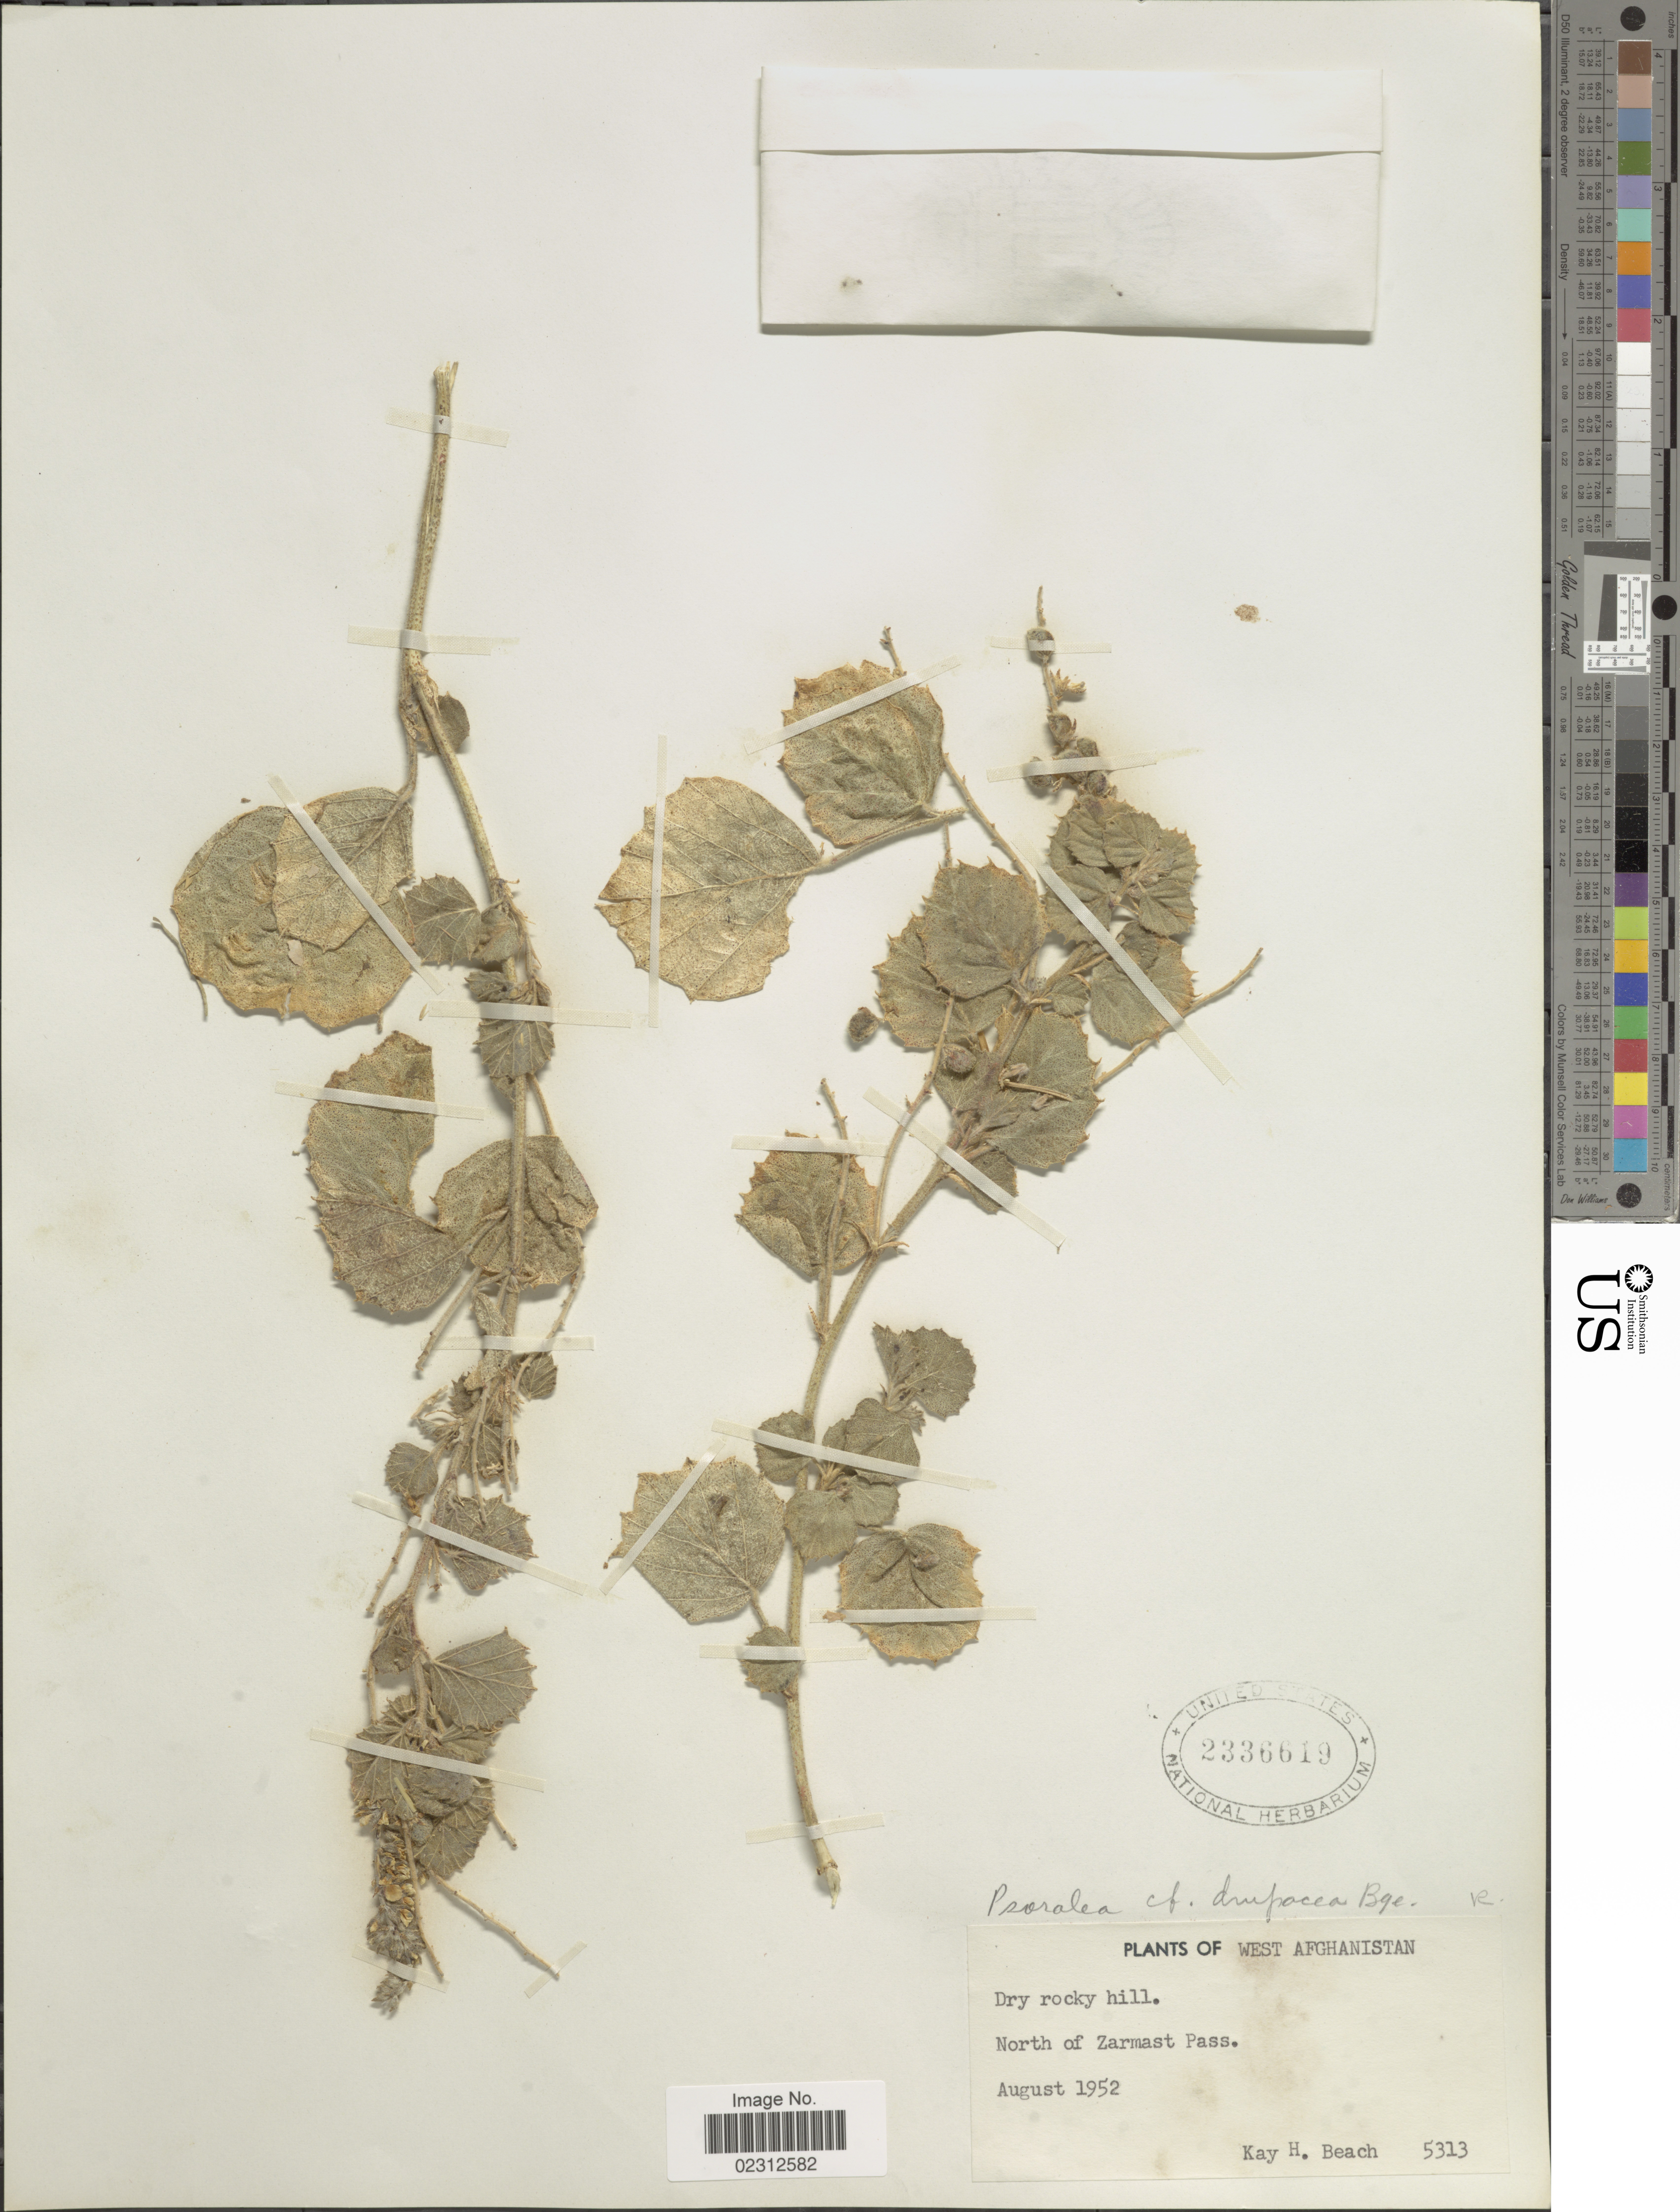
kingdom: Plantae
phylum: Tracheophyta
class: Magnoliopsida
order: Fabales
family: Fabaceae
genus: Cullen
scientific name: Cullen drupacea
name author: (Bunge) C.H. Stirt.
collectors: K. H. Beach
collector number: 5313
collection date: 1952-08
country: Afghanistan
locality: West Afghanistan, North of Zarmast Pass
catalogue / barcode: US 2336619